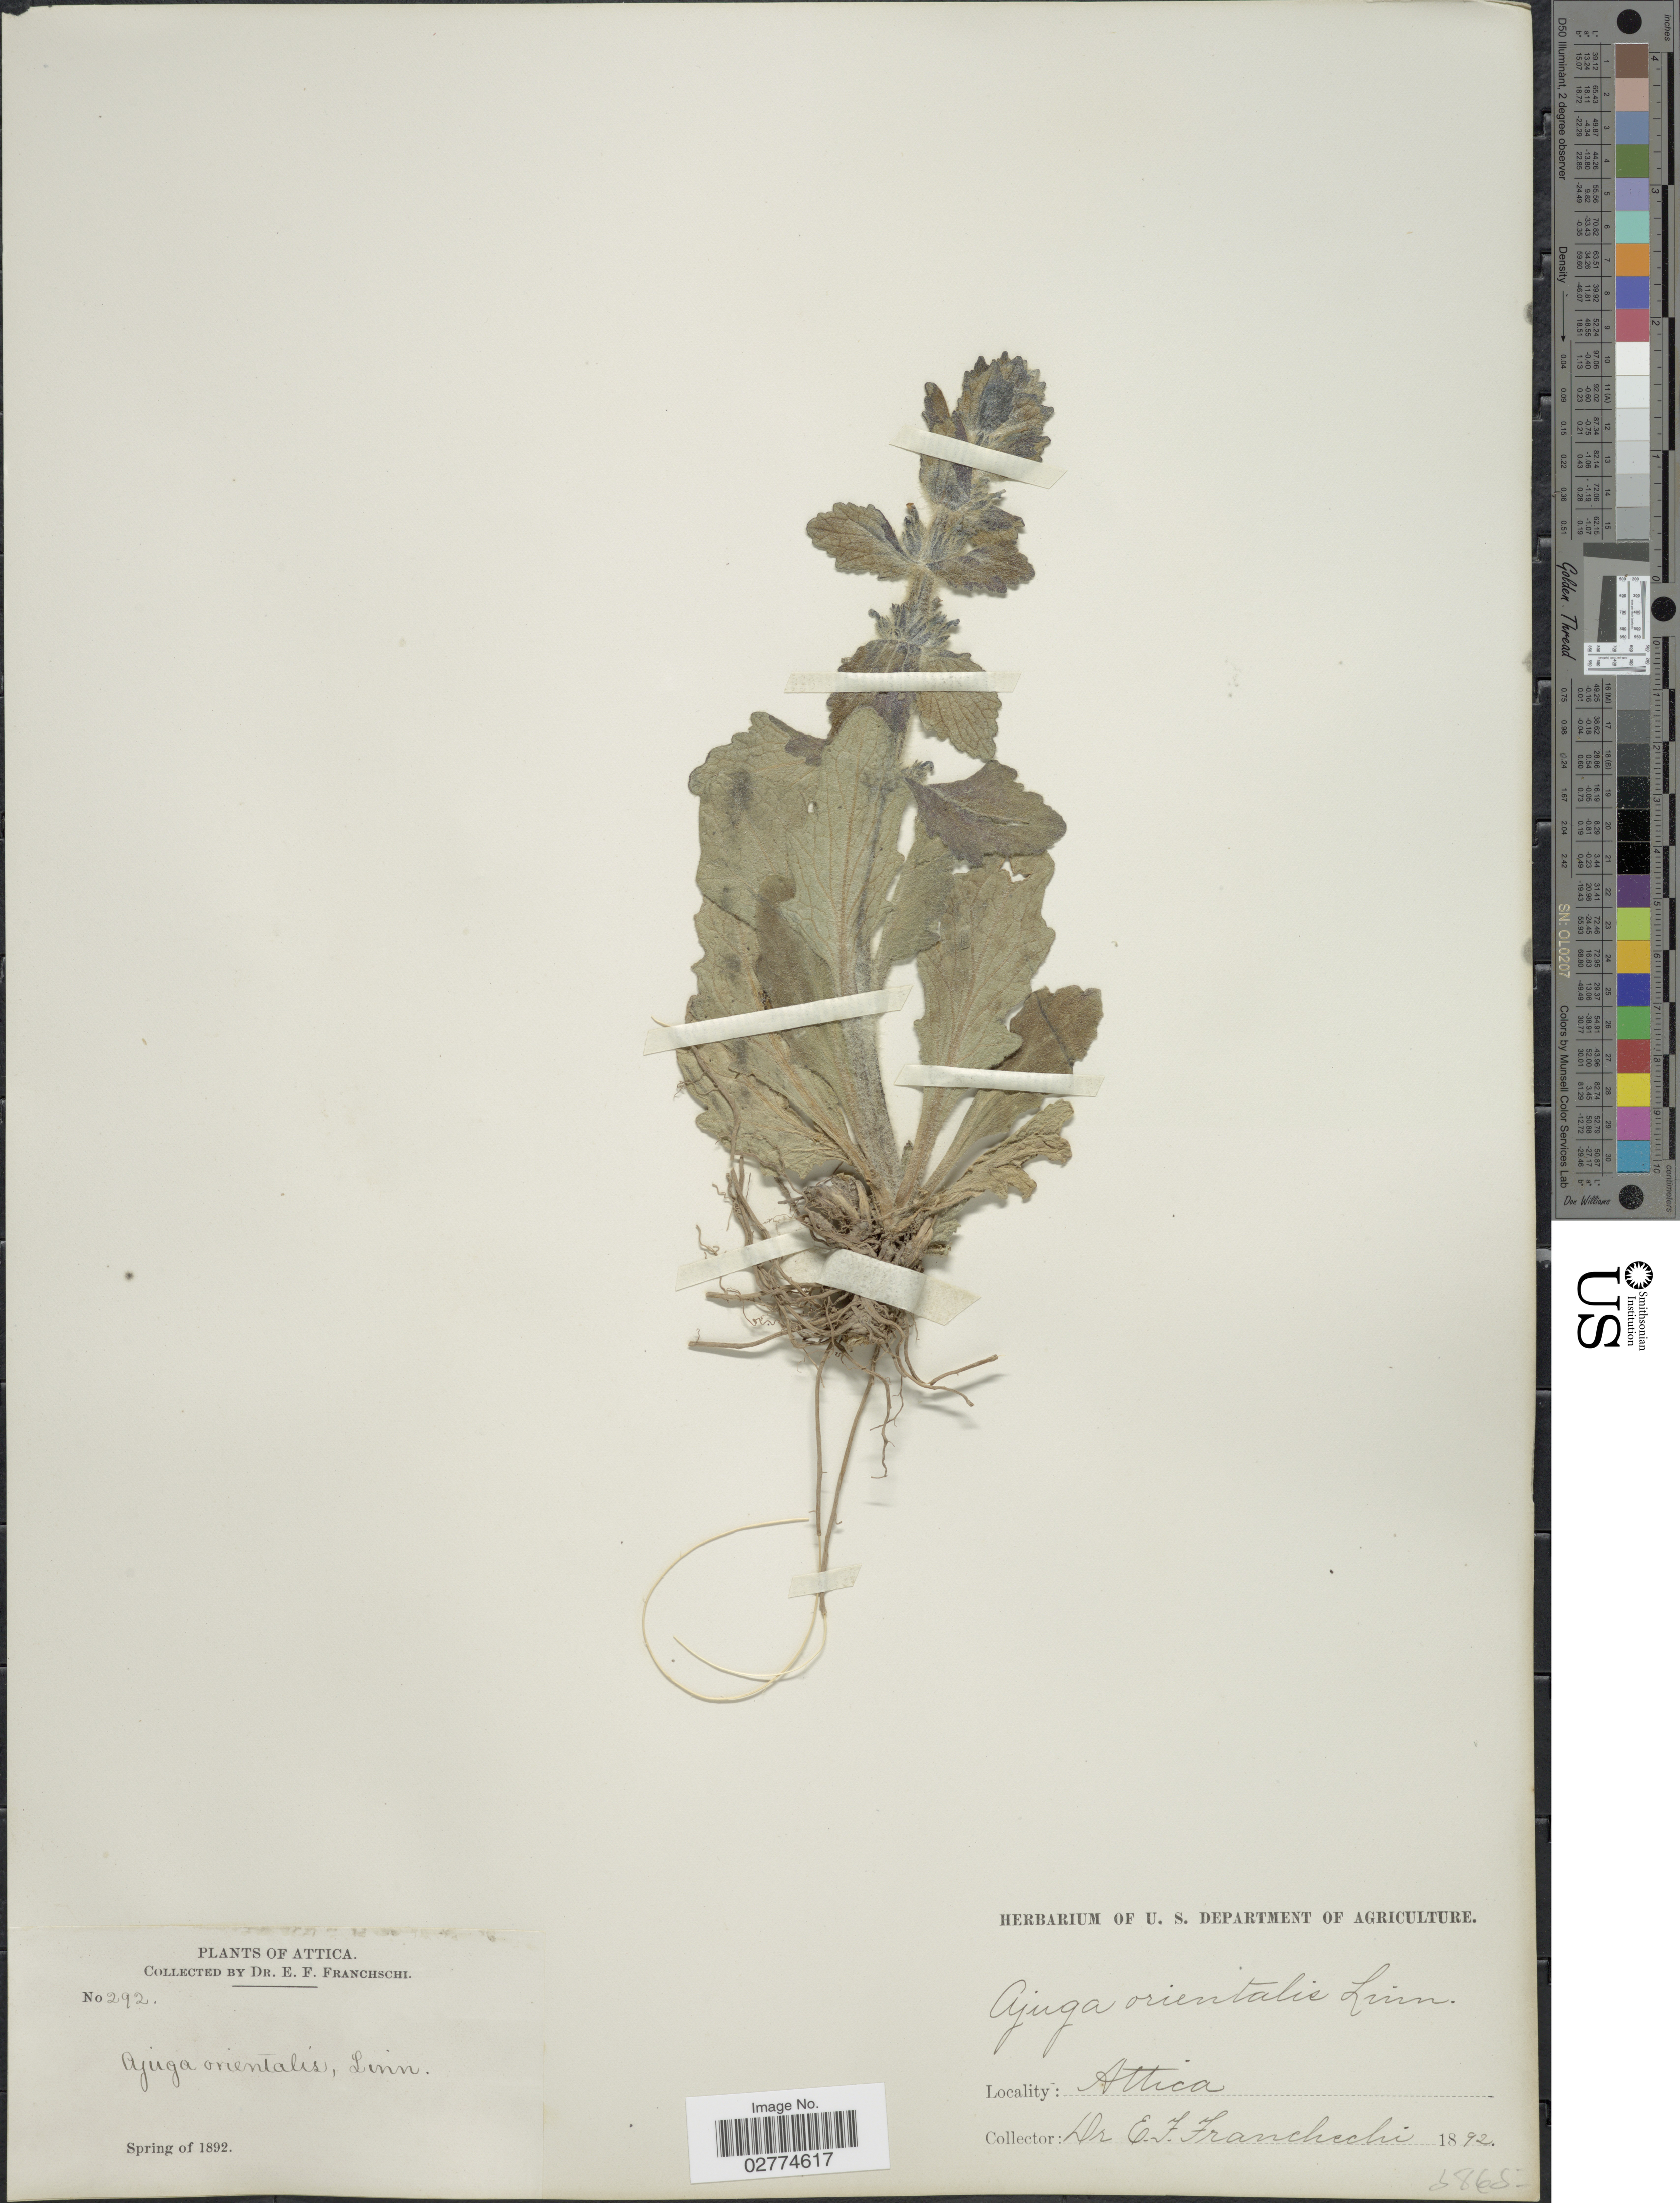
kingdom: Plantae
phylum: Tracheophyta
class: Magnoliopsida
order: Lamiales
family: Lamiaceae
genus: Ajuga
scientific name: Ajuga orientalis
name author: L.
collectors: E. Franchschi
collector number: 292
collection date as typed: Spring of 1892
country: Greece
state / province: Attica